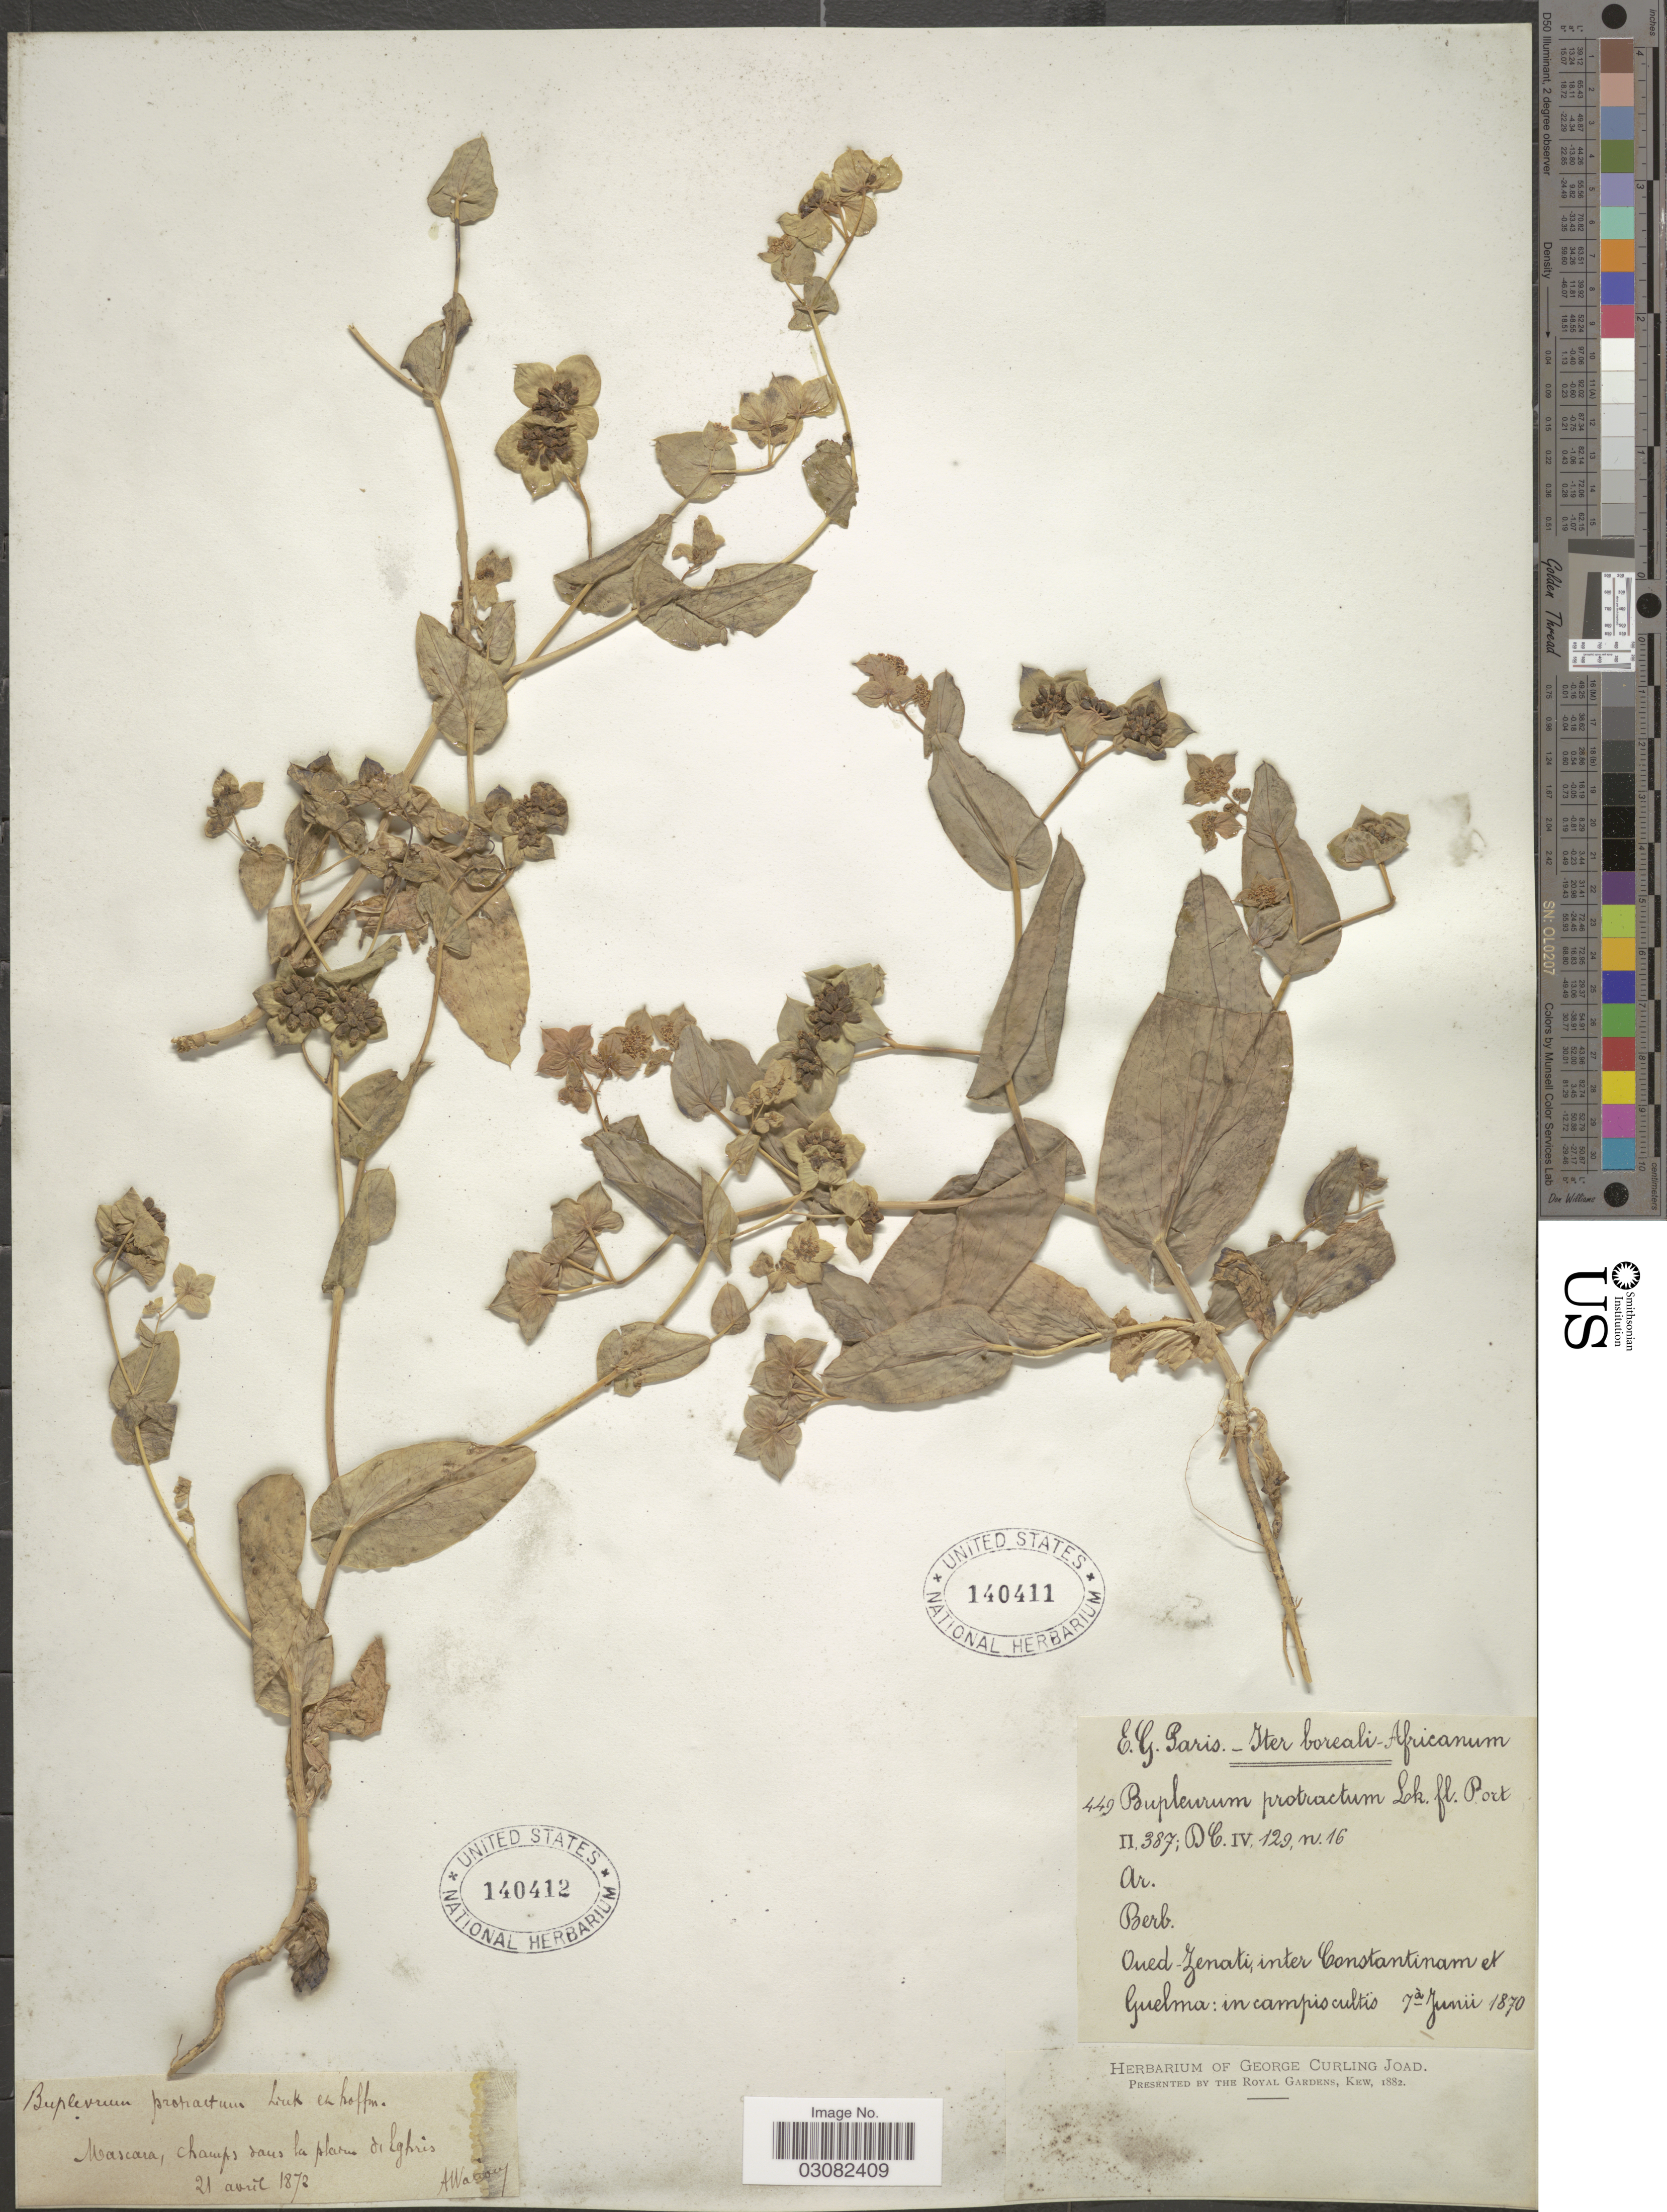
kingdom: Plantae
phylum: Tracheophyta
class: Magnoliopsida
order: Apiales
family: Apiaceae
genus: Bupleurum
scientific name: Bupleurum proctractum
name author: Hoffmanns. & Link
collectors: A. Warion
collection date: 1872-04-21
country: Algeria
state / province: Muaskar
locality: Champs sous la plaine d'Eghris.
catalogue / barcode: US 140412-2